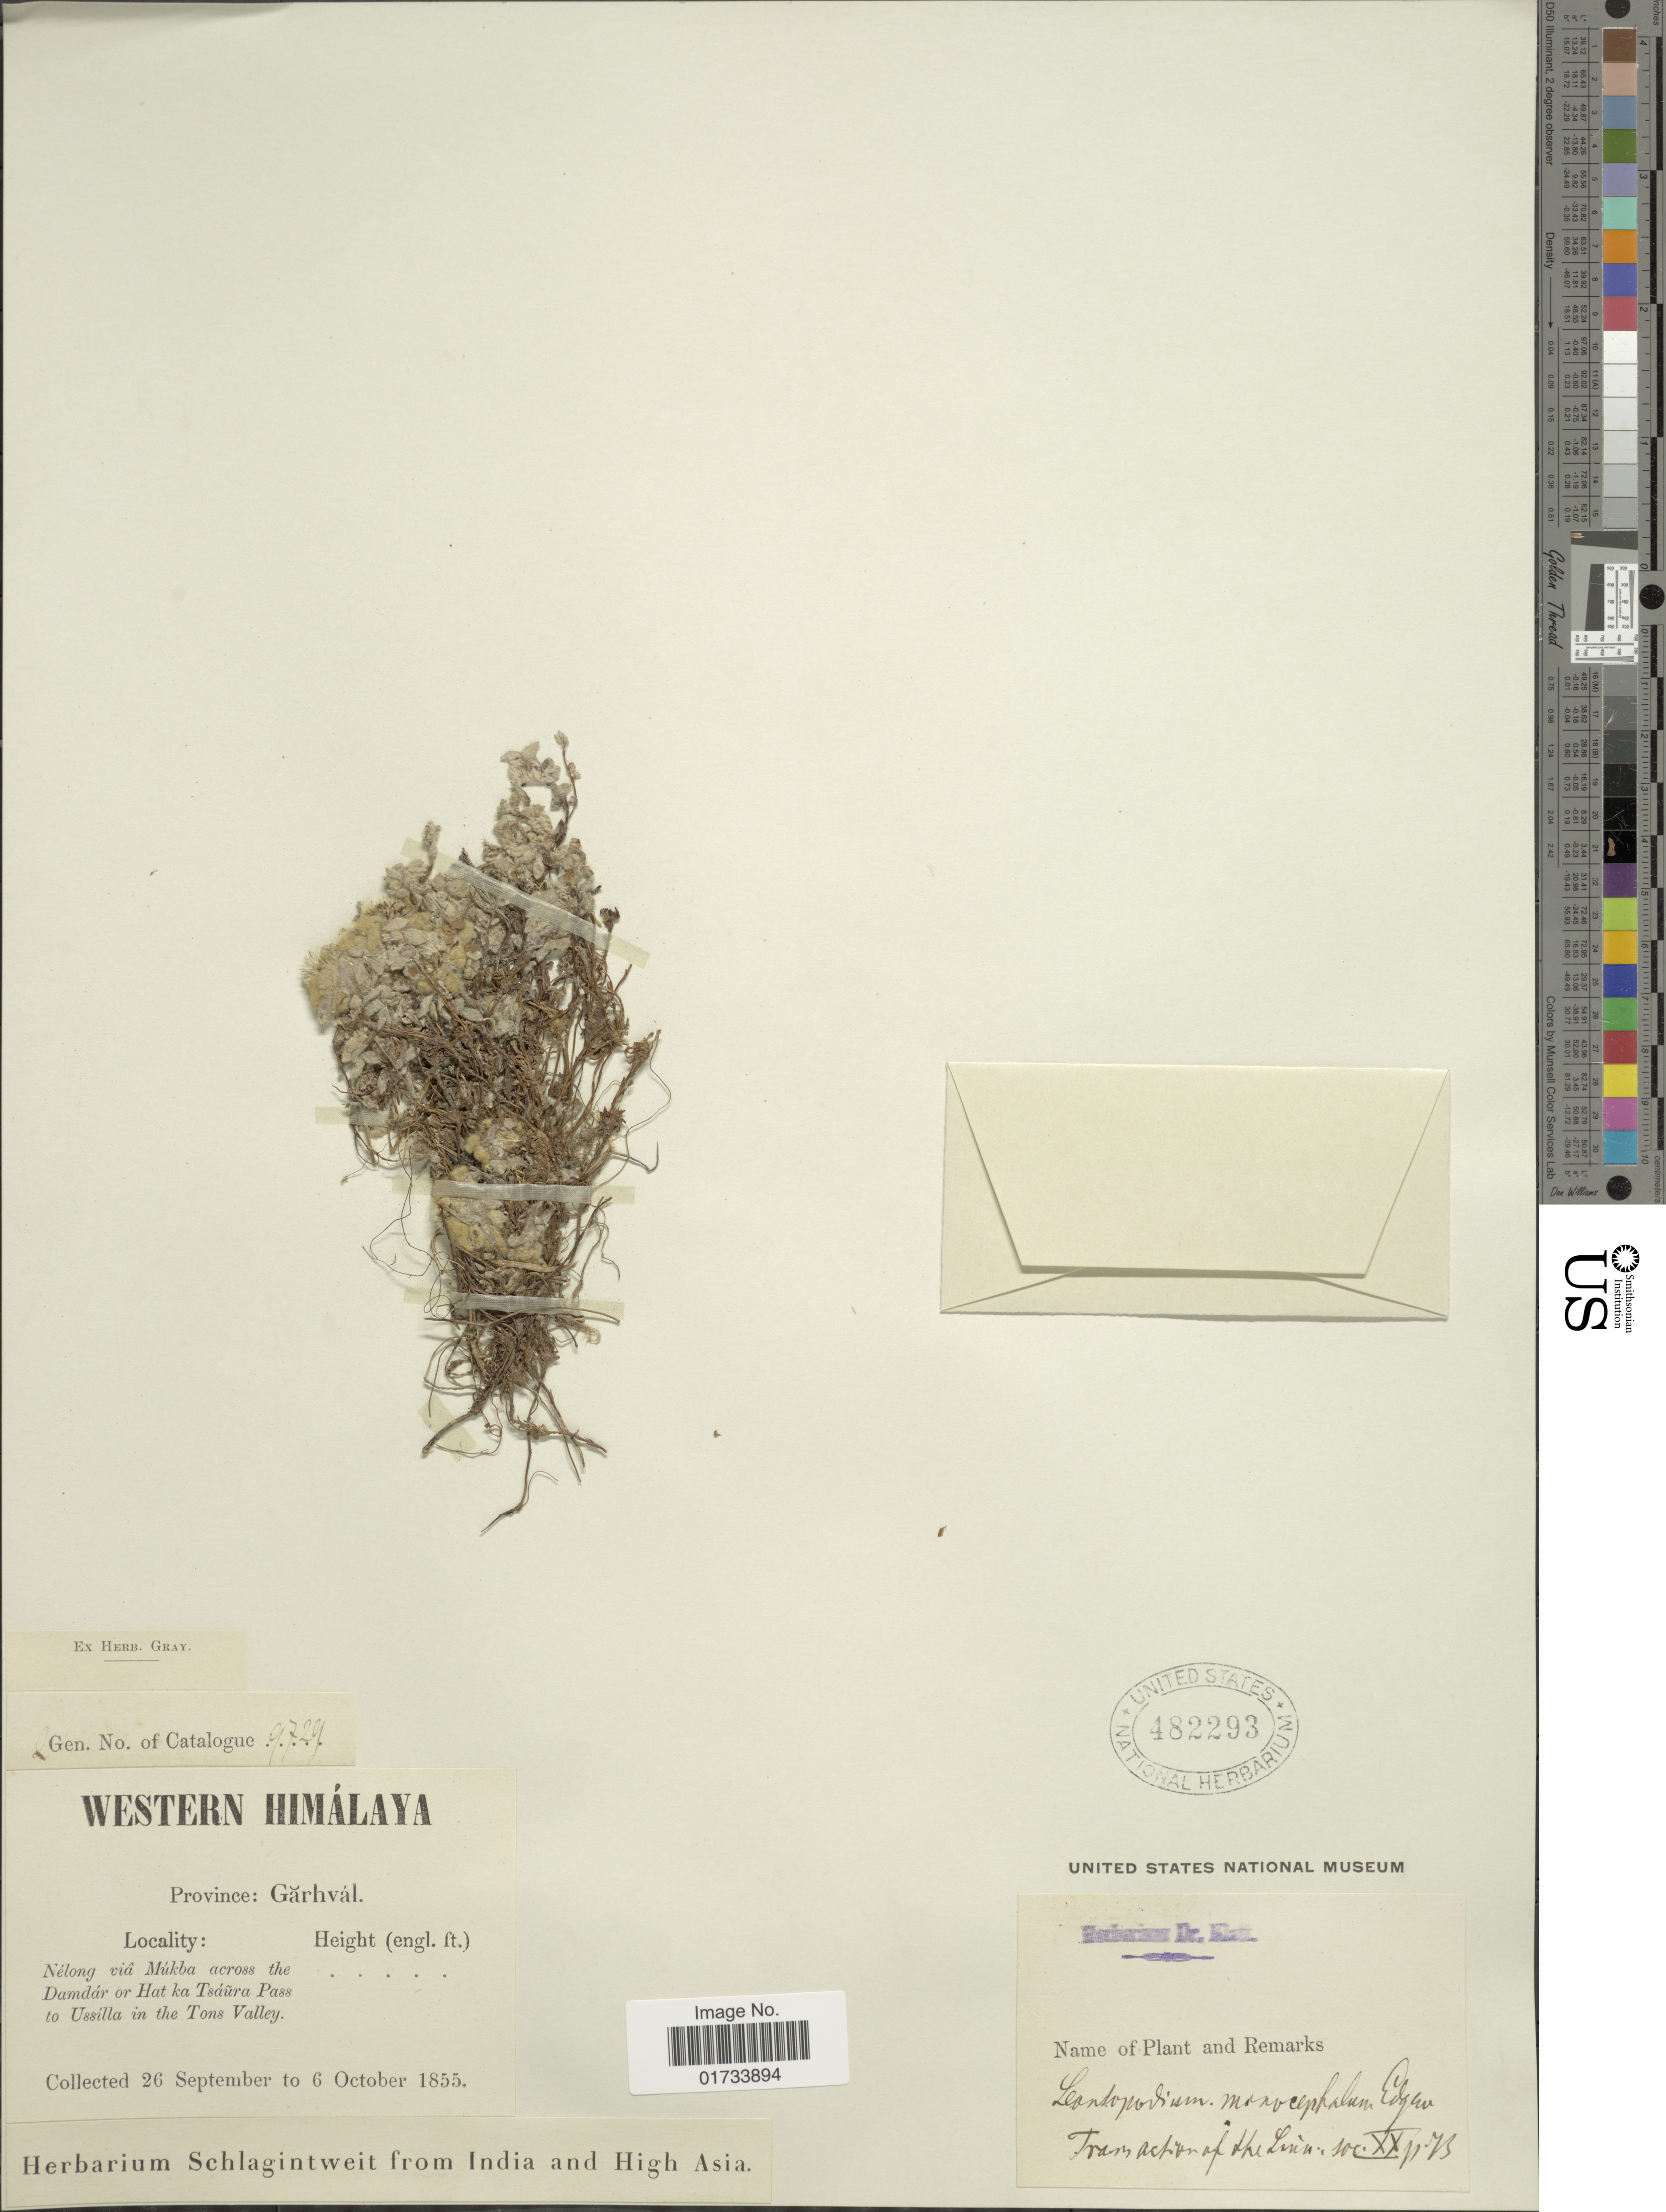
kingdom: Plantae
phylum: Tracheophyta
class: Magnoliopsida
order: Asterales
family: Asteraceae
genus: Leontopodium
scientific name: Leontopodium monocephalum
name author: Edgew.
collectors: ex herb. Dr. Klatt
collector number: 9729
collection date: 1855-09-26/1855-10-06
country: India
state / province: Uttarakhand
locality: Western Himálaya, Province:Garhvál, Nélong vâ Múkba across the Damdár or Hat ka Tsúra Pass to Usilla in the Tons Valley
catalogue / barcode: US 482293